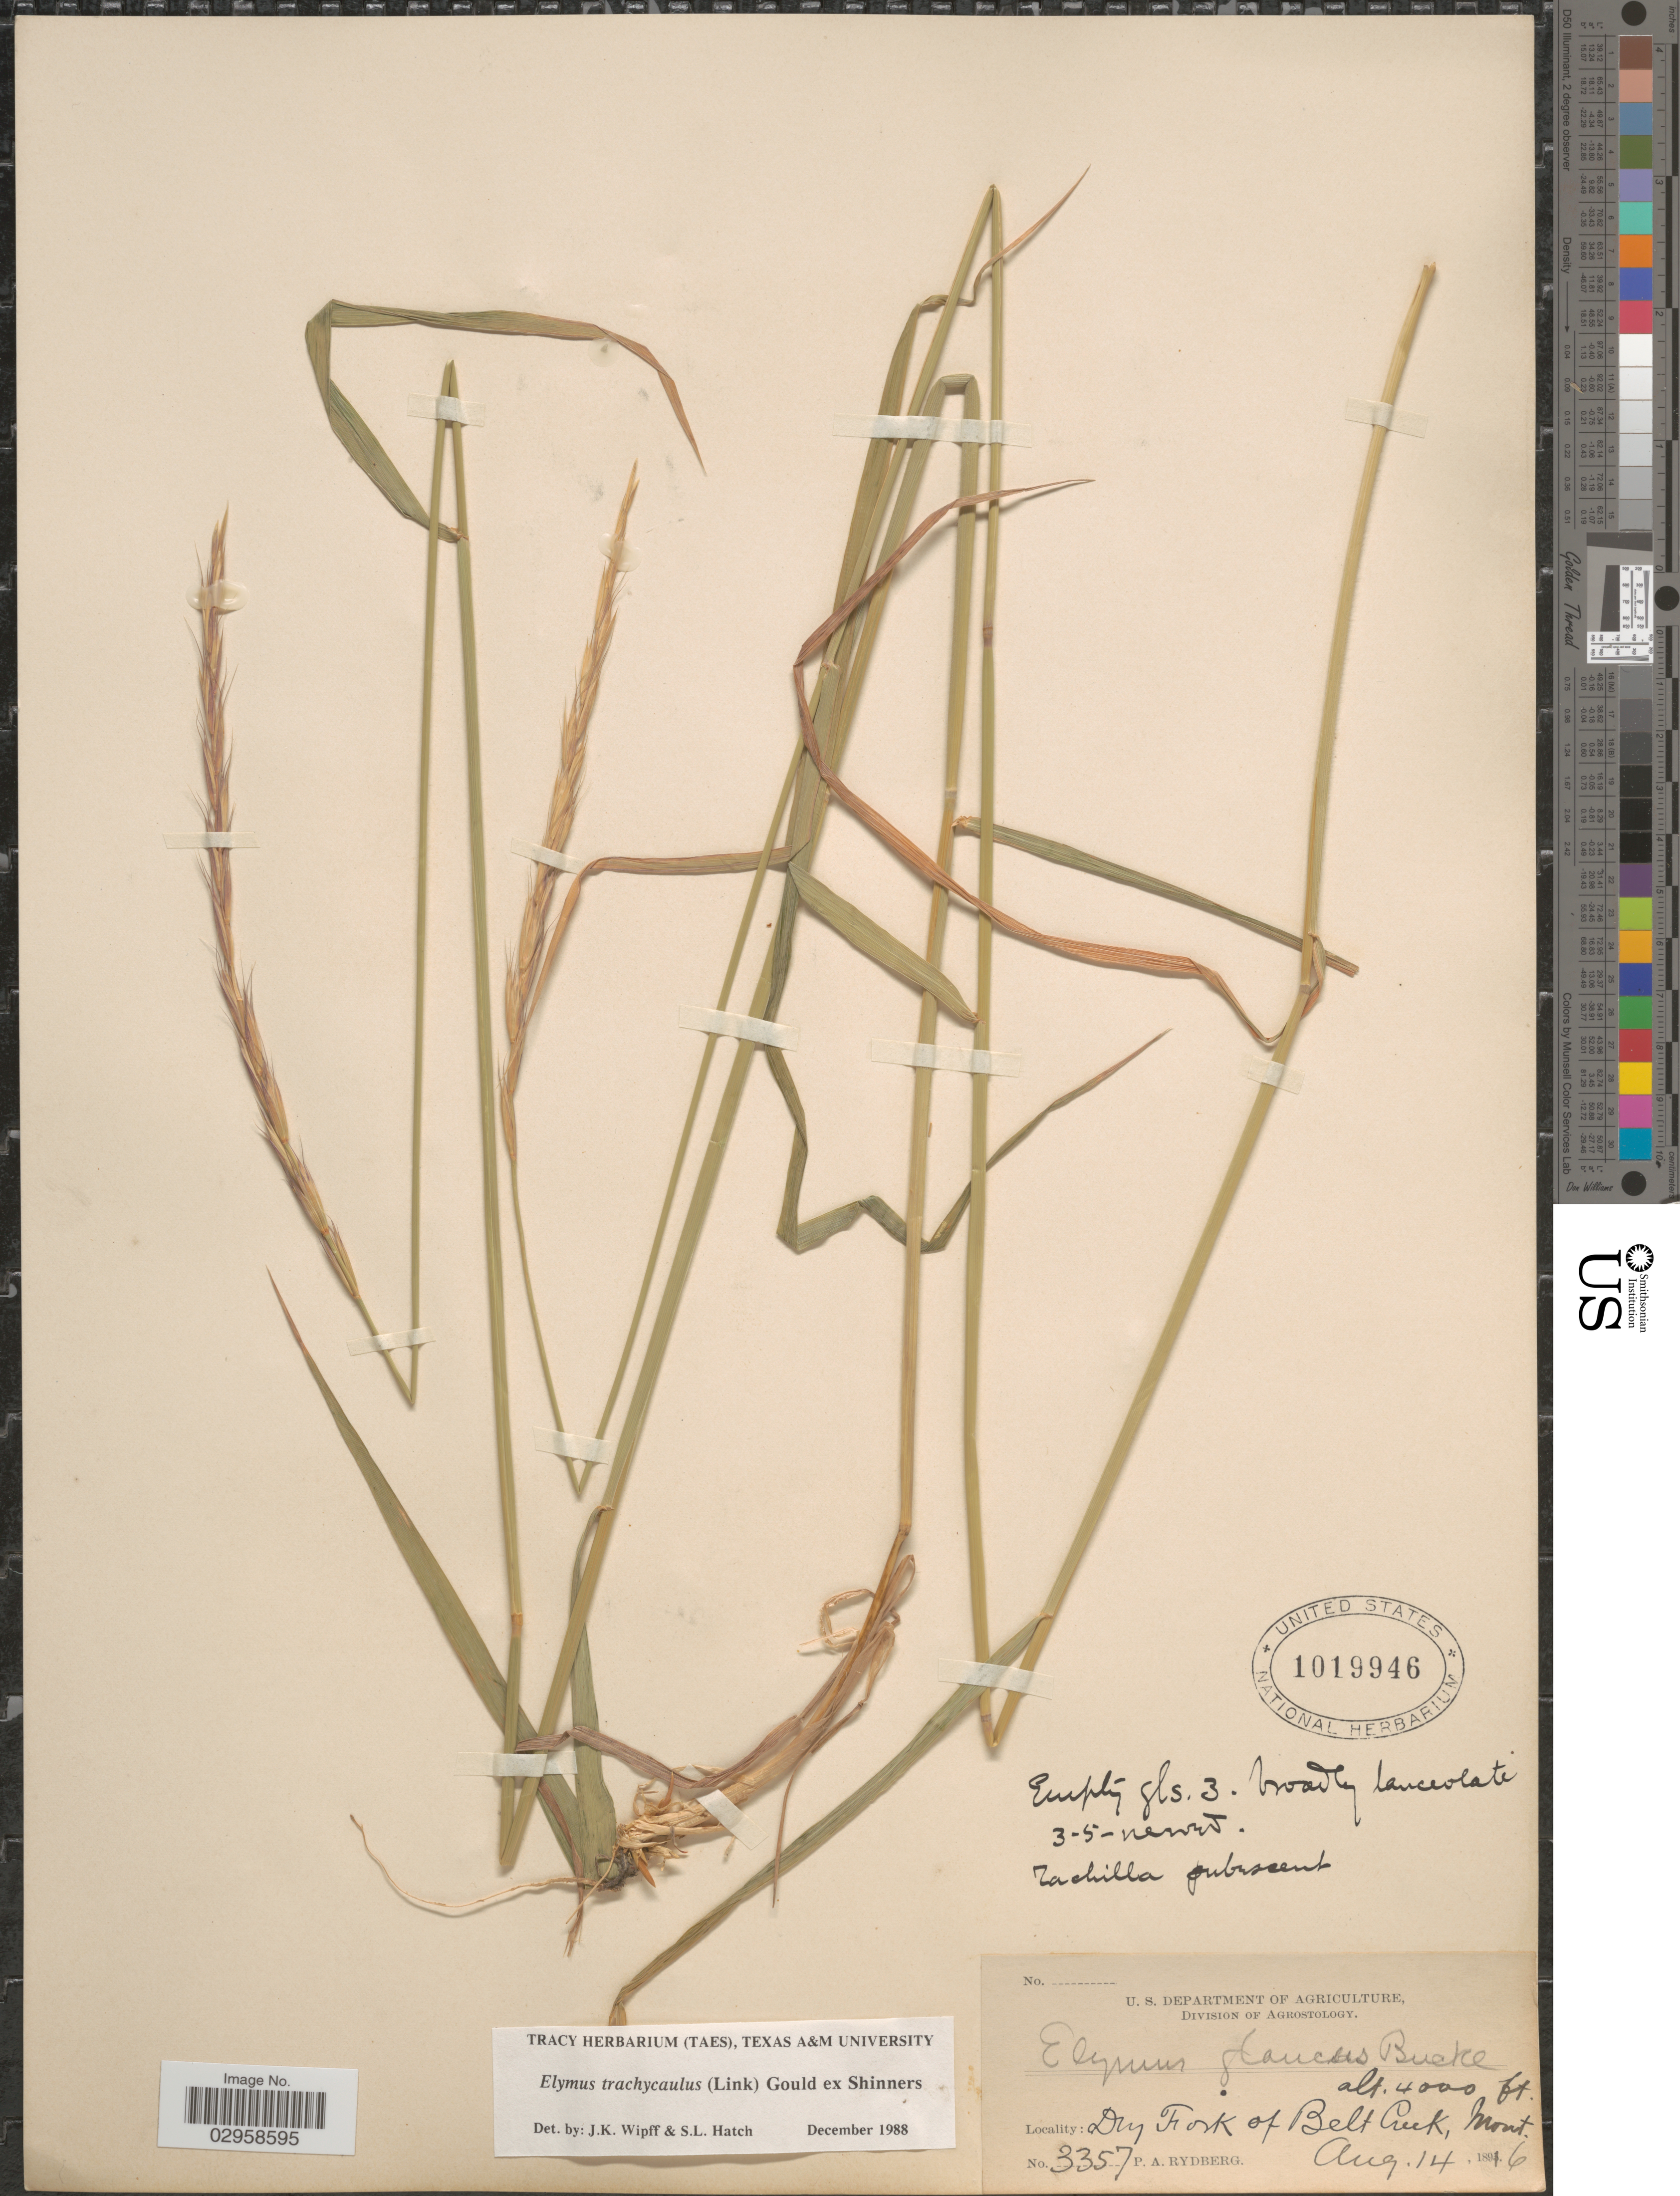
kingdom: Plantae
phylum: Tracheophyta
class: Liliopsida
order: Poales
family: Poaceae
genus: Elymus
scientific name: Elymus trachycaulus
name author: (Link) Gould ex Shinners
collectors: P. A. Rydberg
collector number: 3357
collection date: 1896-08-14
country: United States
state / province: Montana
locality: Dry Fork of Belt Creek.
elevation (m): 1219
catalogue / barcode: US 1019946